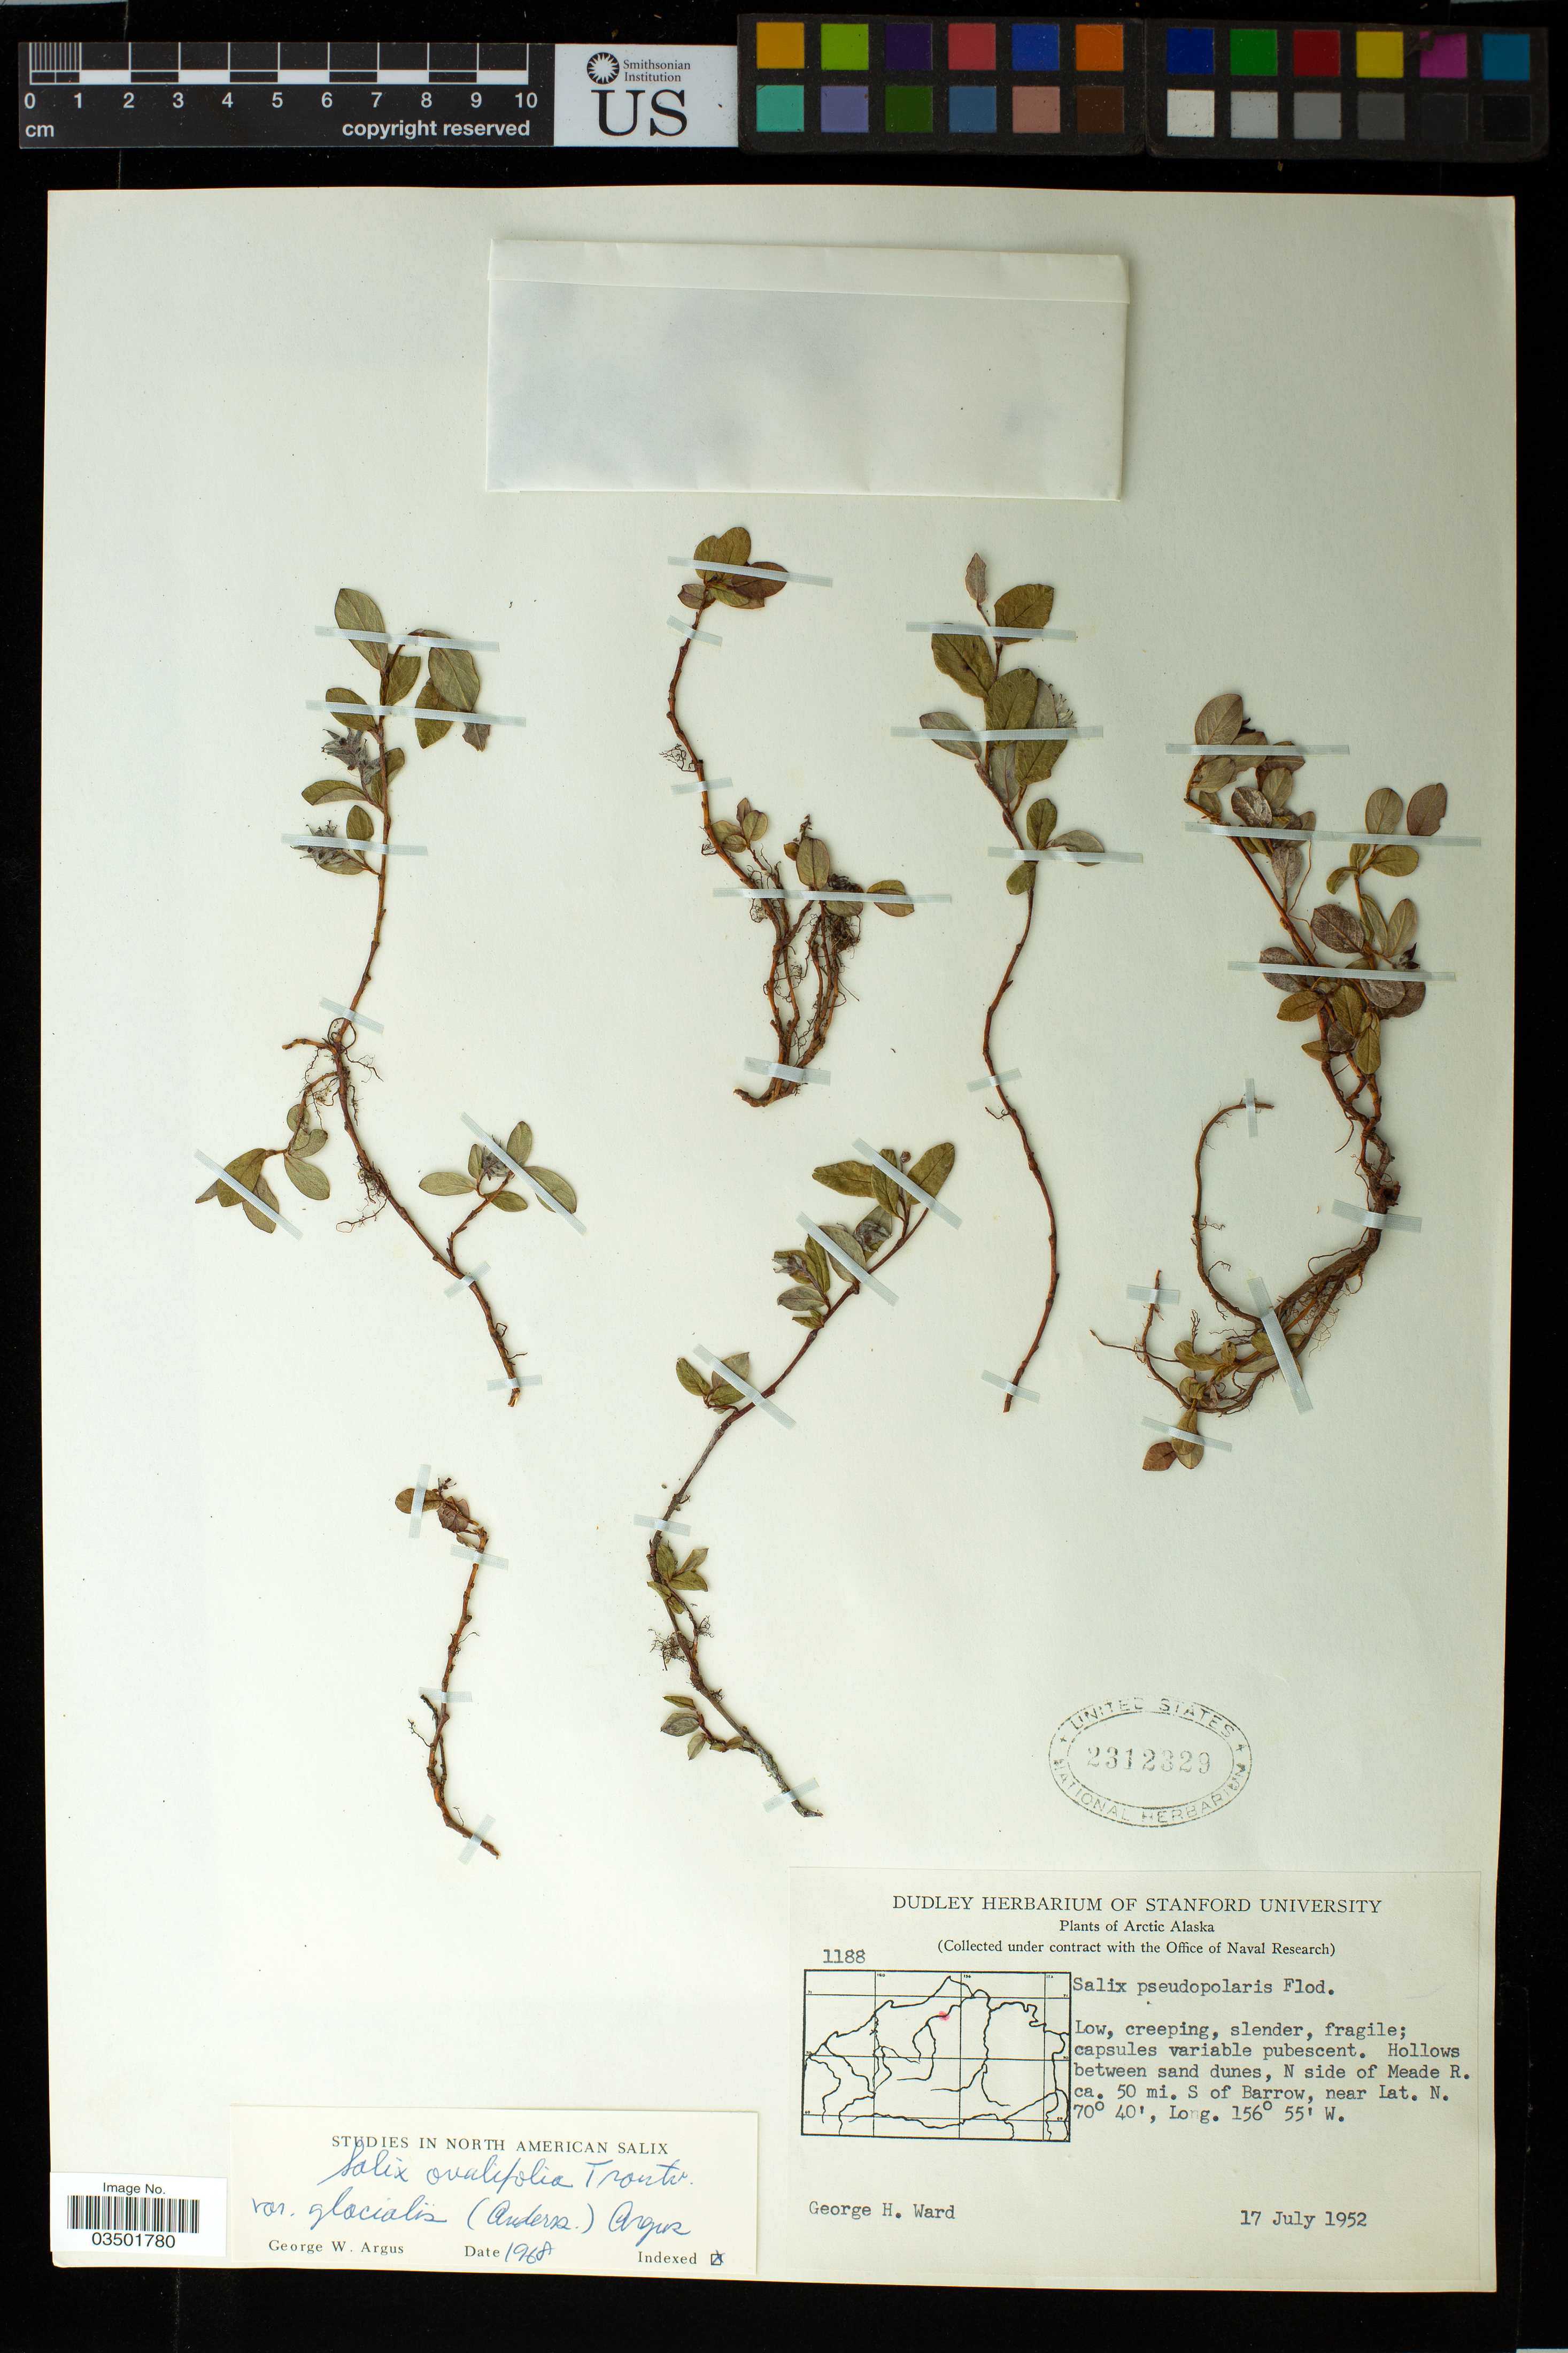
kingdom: Plantae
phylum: Tracheophyta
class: Magnoliopsida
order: Malpighiales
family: Salicaceae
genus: Salix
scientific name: Salix ovalifolia var. glacialis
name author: (Andersson) Yurtsev & V.V. Petrovsky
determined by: Argus, G. W.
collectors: G. H. Ward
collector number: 1188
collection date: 1952-07-17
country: United States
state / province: Alaska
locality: Arctic Alaska, north side of Meade R., about 50 miles south of Barrow.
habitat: hollows between sand dunes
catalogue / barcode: US 2312329